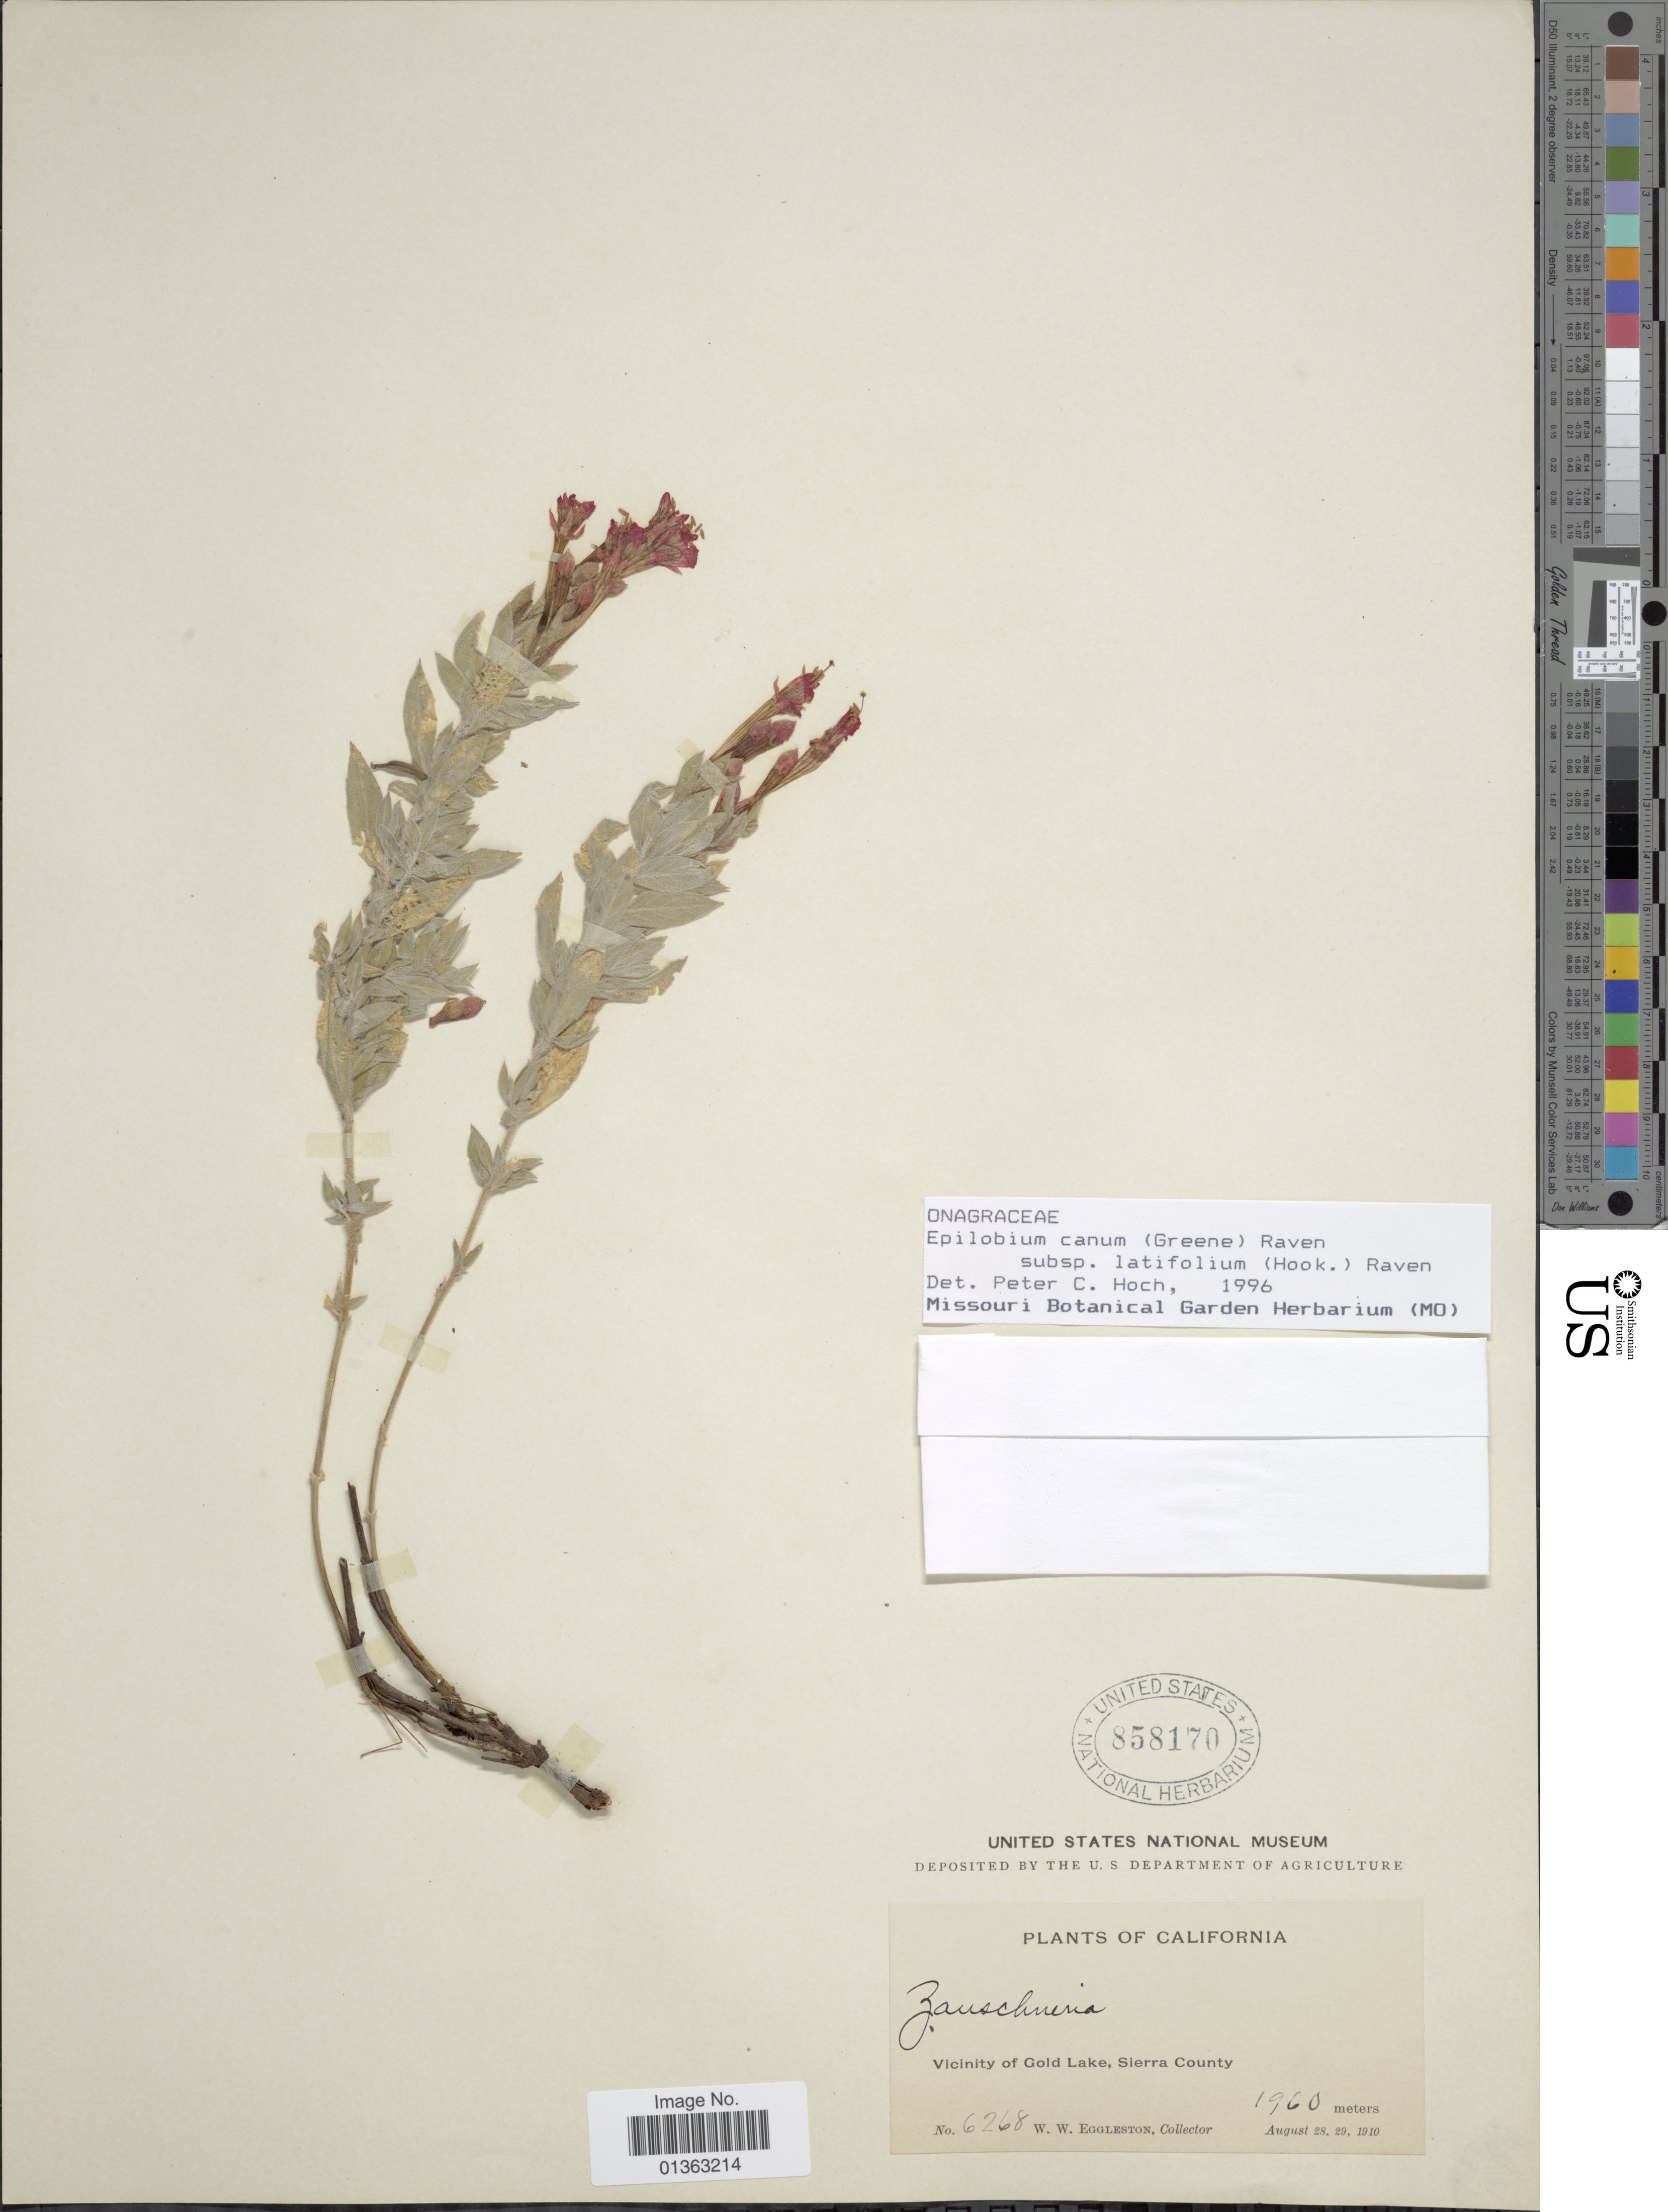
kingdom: Plantae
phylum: Tracheophyta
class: Magnoliopsida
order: Myrtales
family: Onagraceae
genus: Epilobium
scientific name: Epilobium canum subsp. latifolium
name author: (Hook.) P.H. Raven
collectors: W. W. Eggleston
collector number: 6268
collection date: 1910-08-28/1910-08-29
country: United States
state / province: California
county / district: Sierra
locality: Vicinity of Gold Lake, Sierra County.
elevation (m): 1960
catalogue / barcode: US 858170